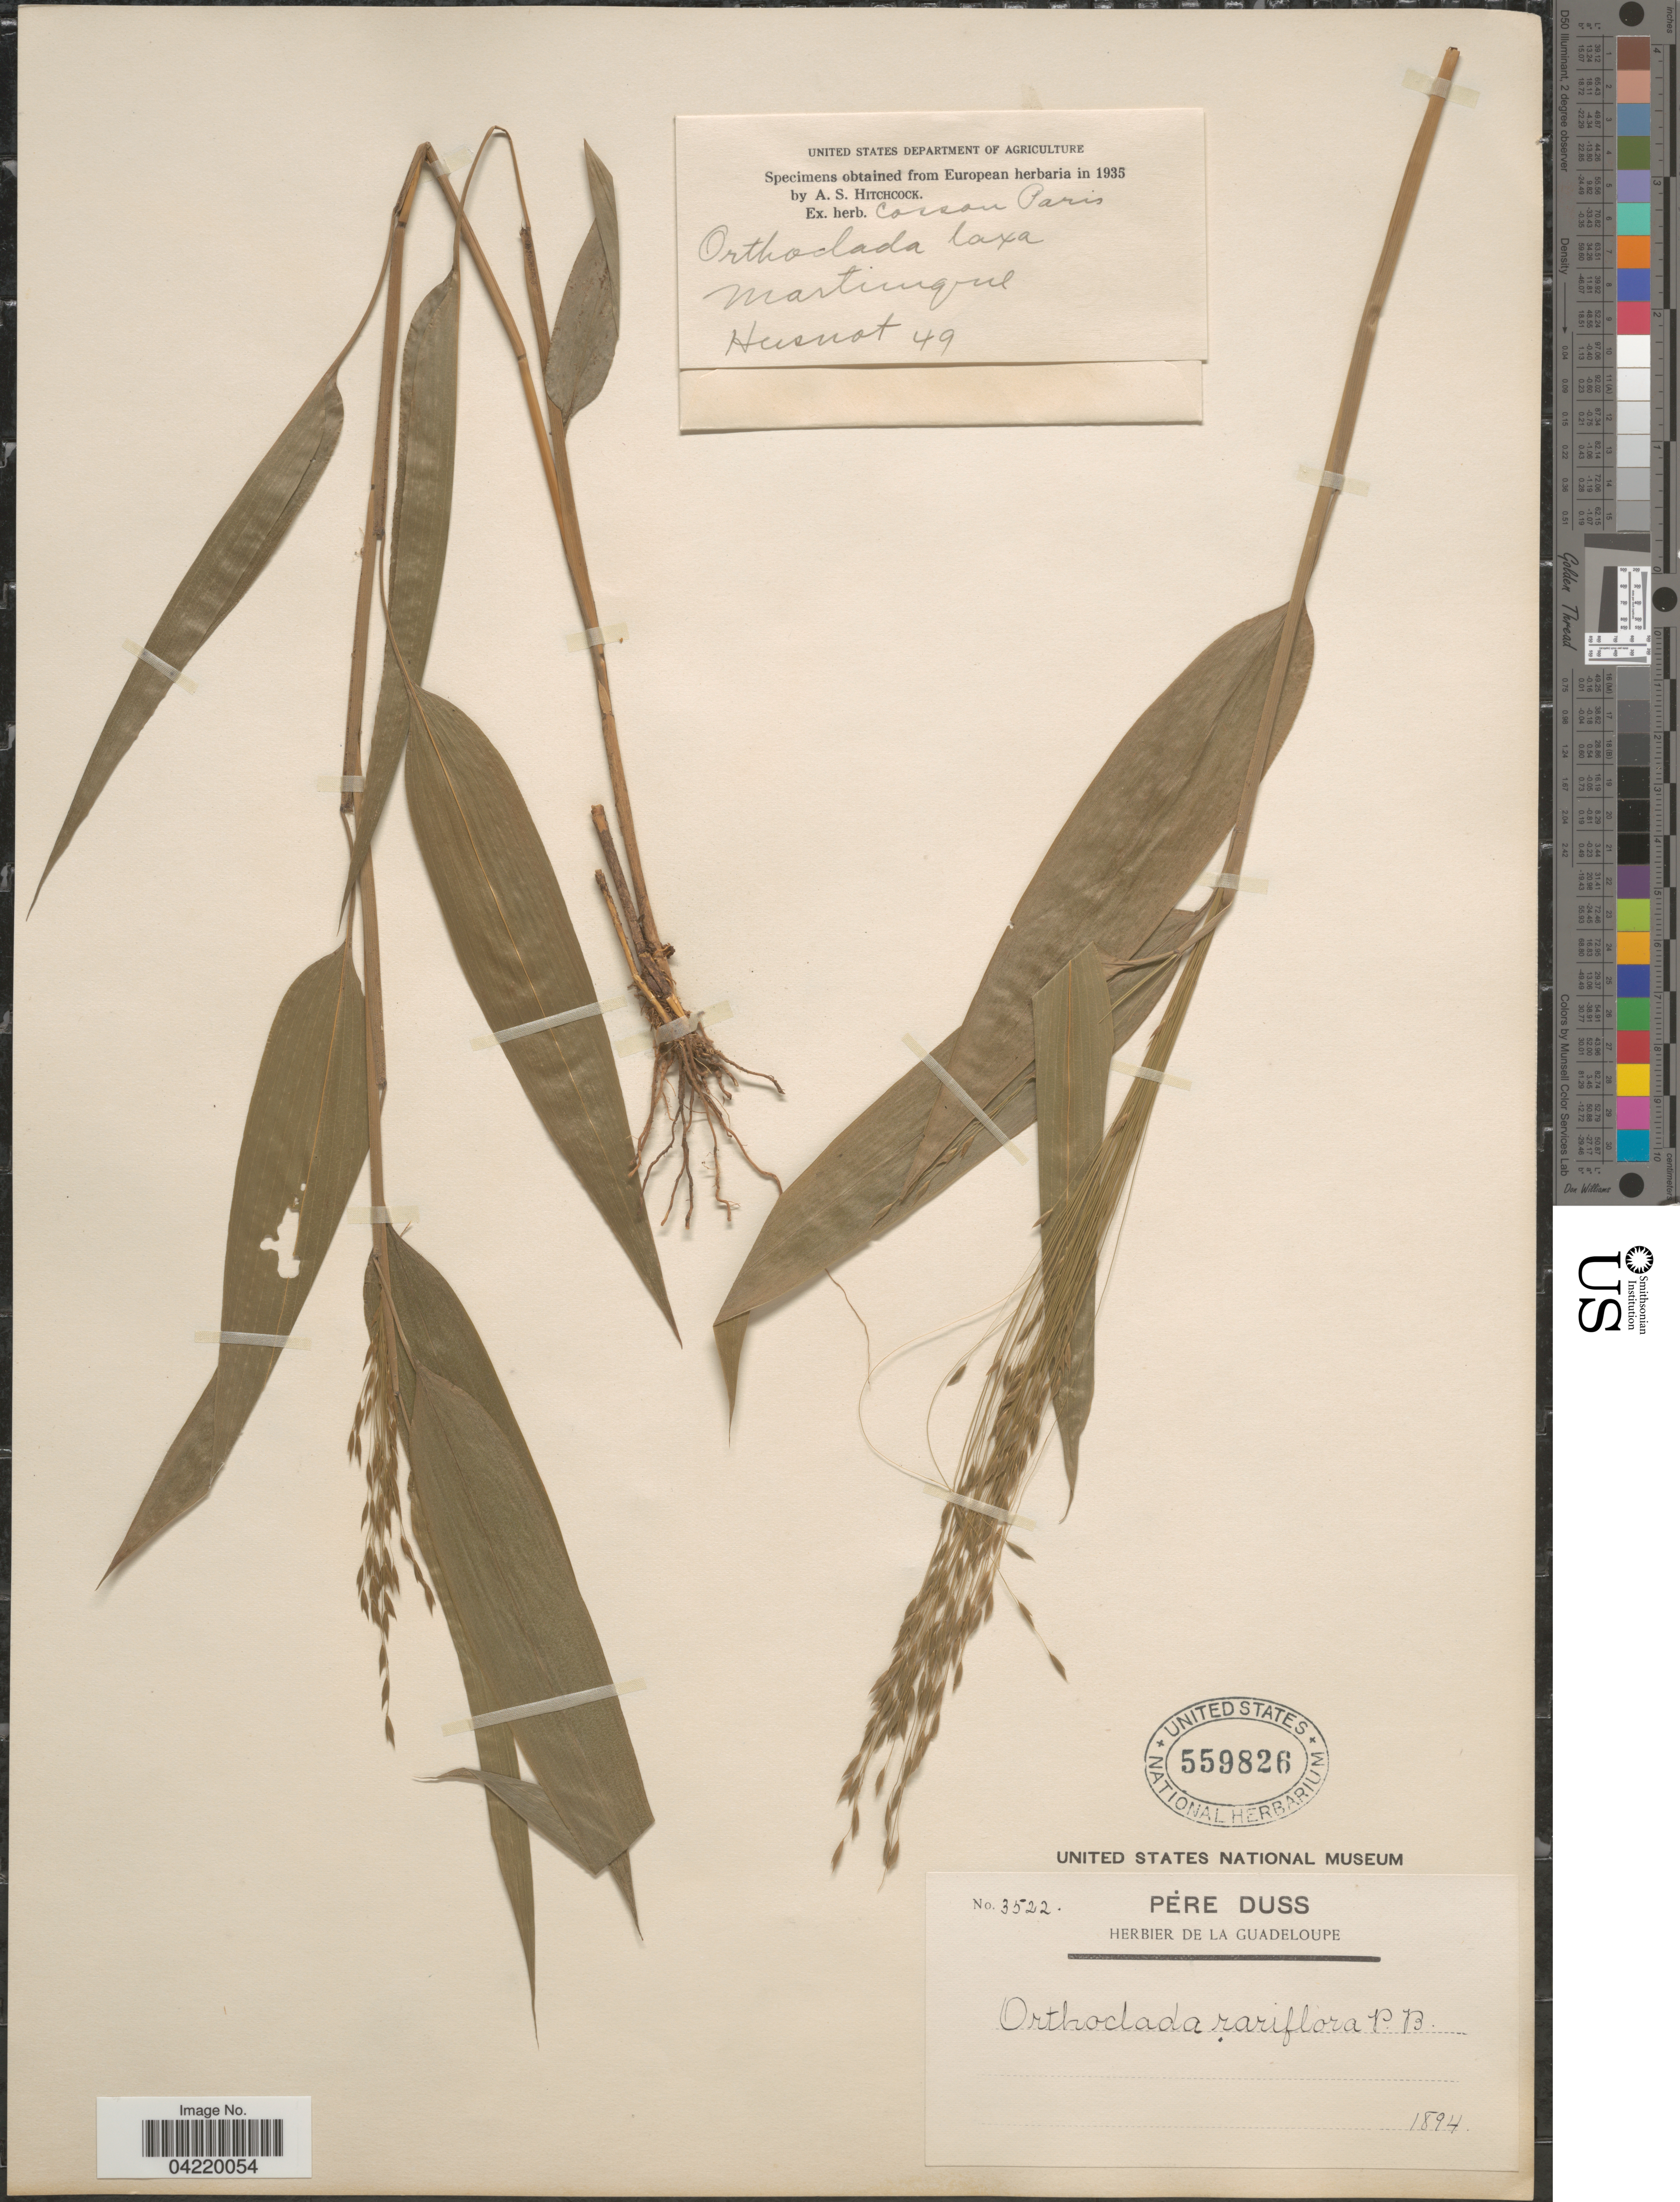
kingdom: Plantae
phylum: Tracheophyta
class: Liliopsida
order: Poales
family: Poaceae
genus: Orthoclada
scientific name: Orthoclada laxa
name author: P. Beauv.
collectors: Père Duss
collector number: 3522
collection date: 1894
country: Guadeloupe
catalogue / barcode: US 559826